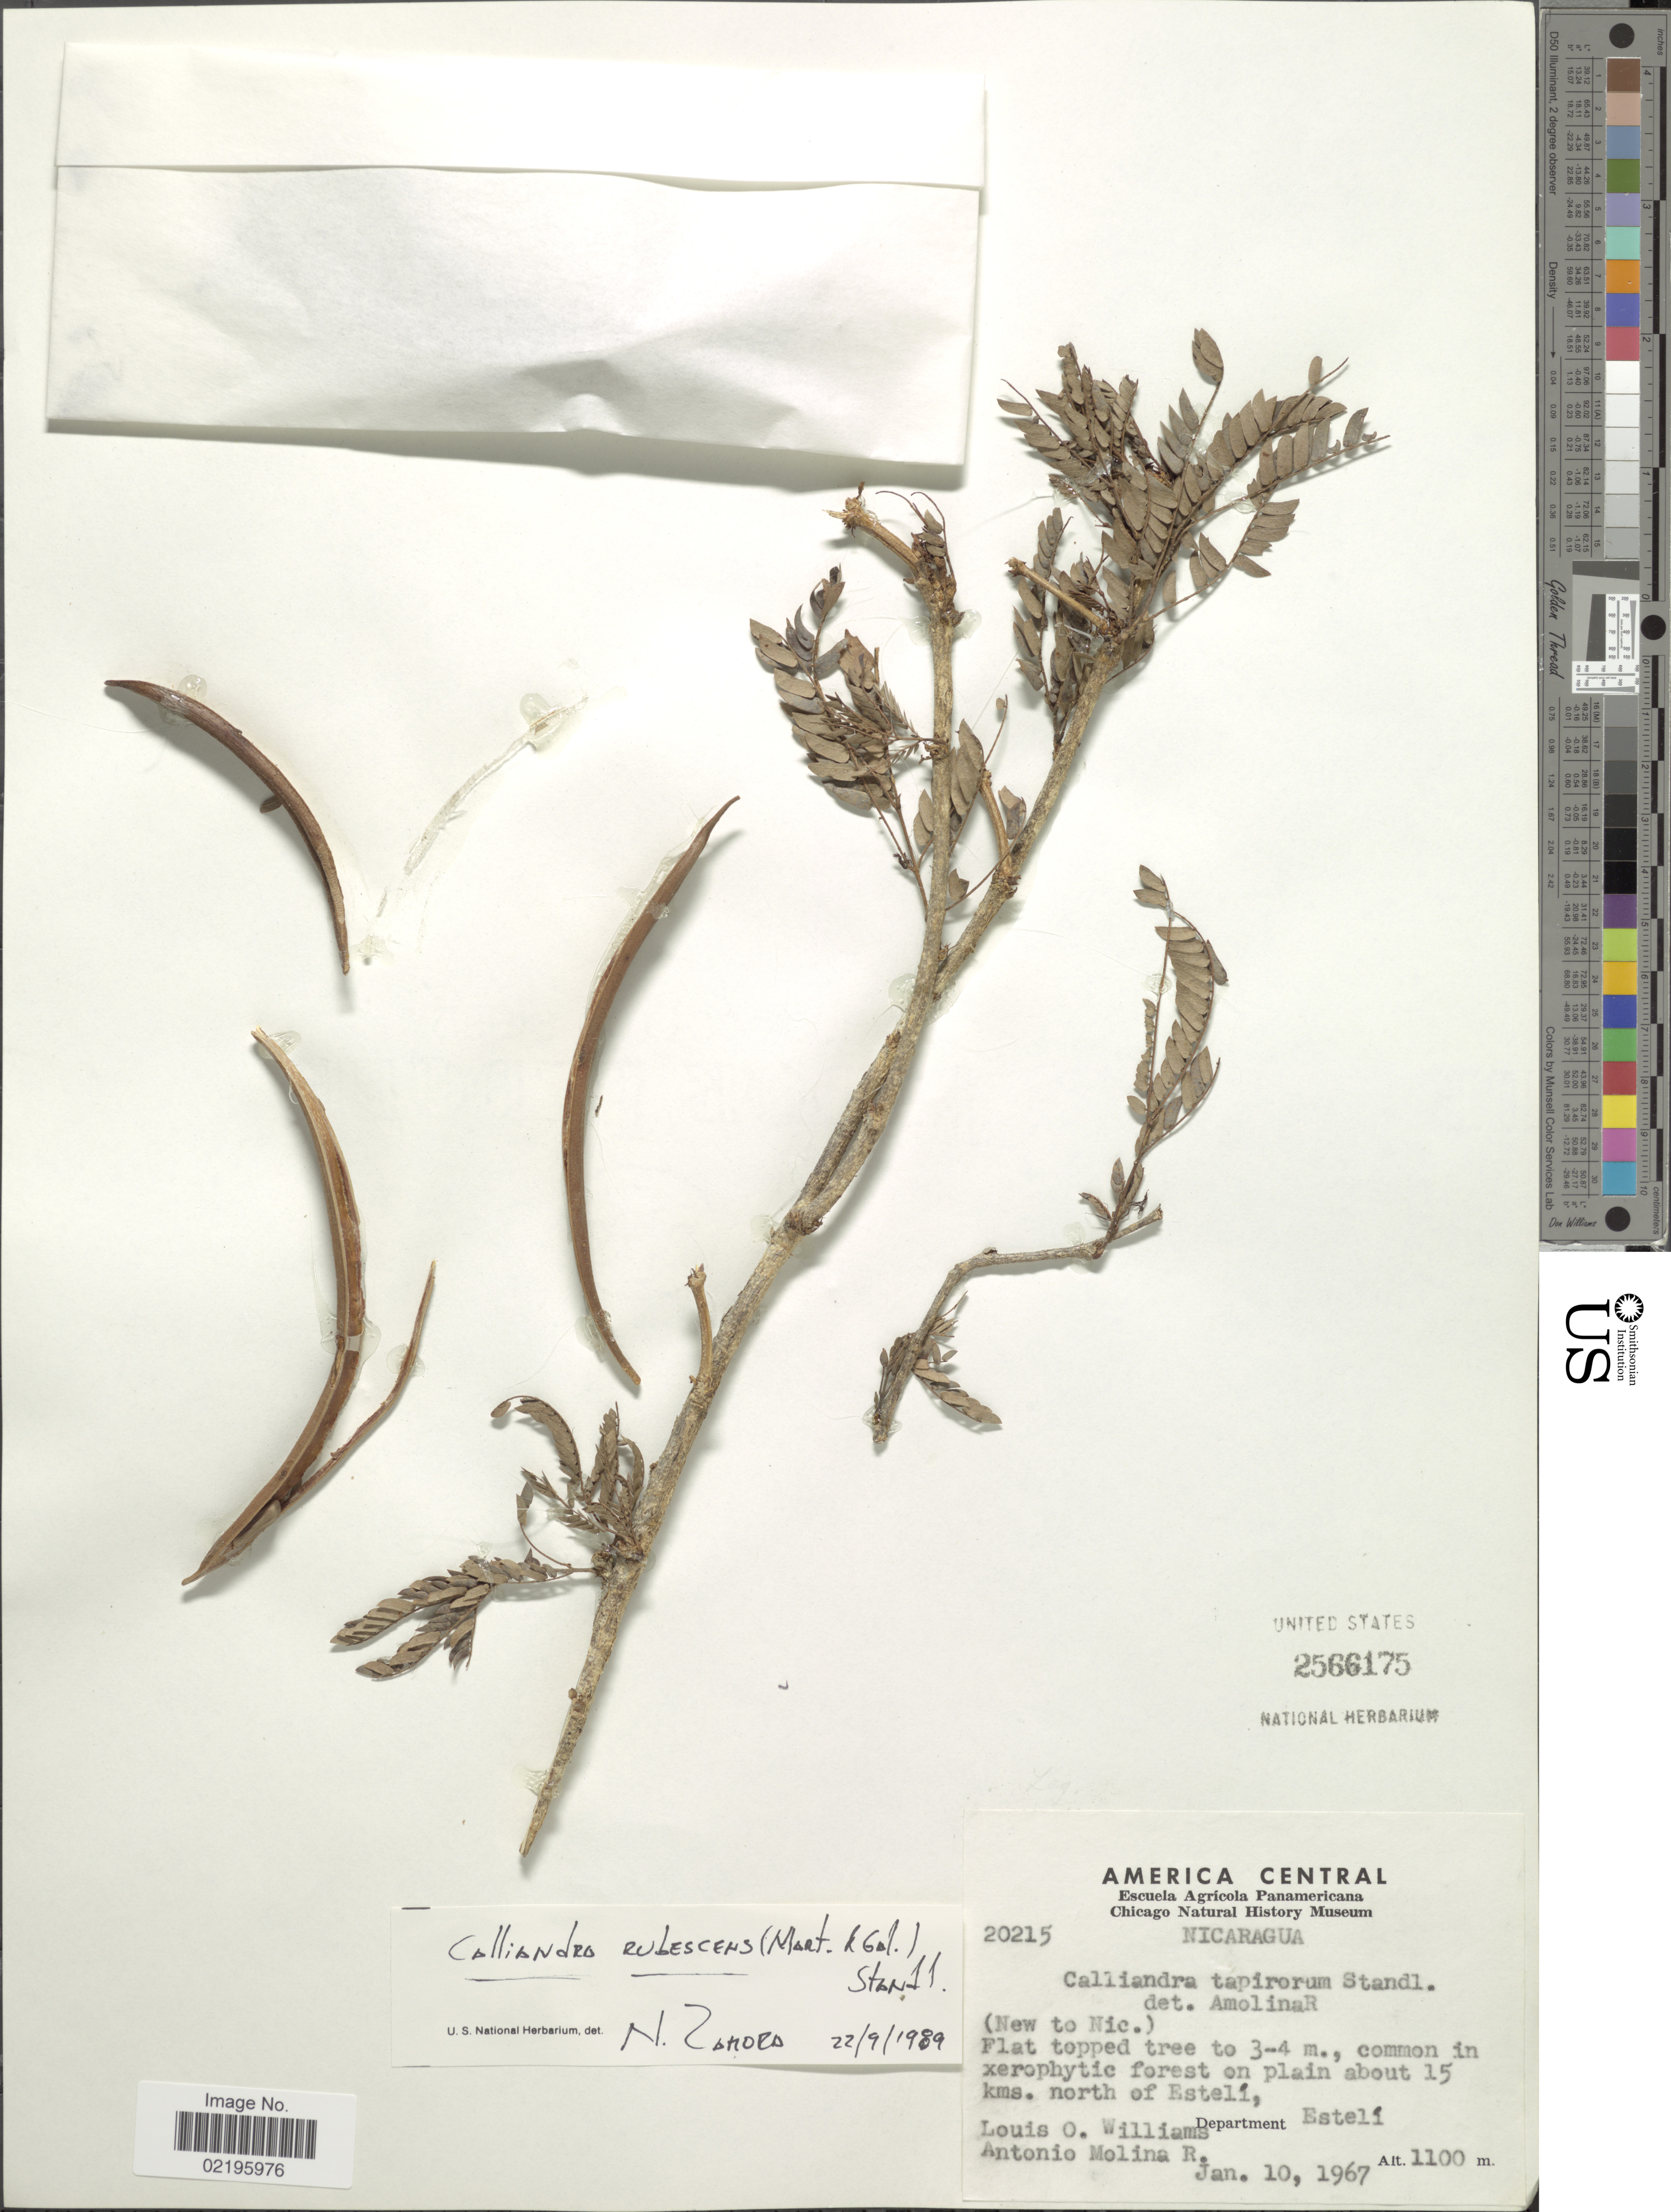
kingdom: Plantae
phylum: Tracheophyta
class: Magnoliopsida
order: Fabales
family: Fabaceae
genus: Calliandra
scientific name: Calliandra rubescens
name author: (M. Martens) Standl.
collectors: L. O. Williams & A. Molina R.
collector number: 20215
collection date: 1967-06-10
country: Nicaragua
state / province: Esteli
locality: Common in xerophytic forest on plain about 15 kms. north of Esteli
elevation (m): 1100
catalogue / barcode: US 2566175